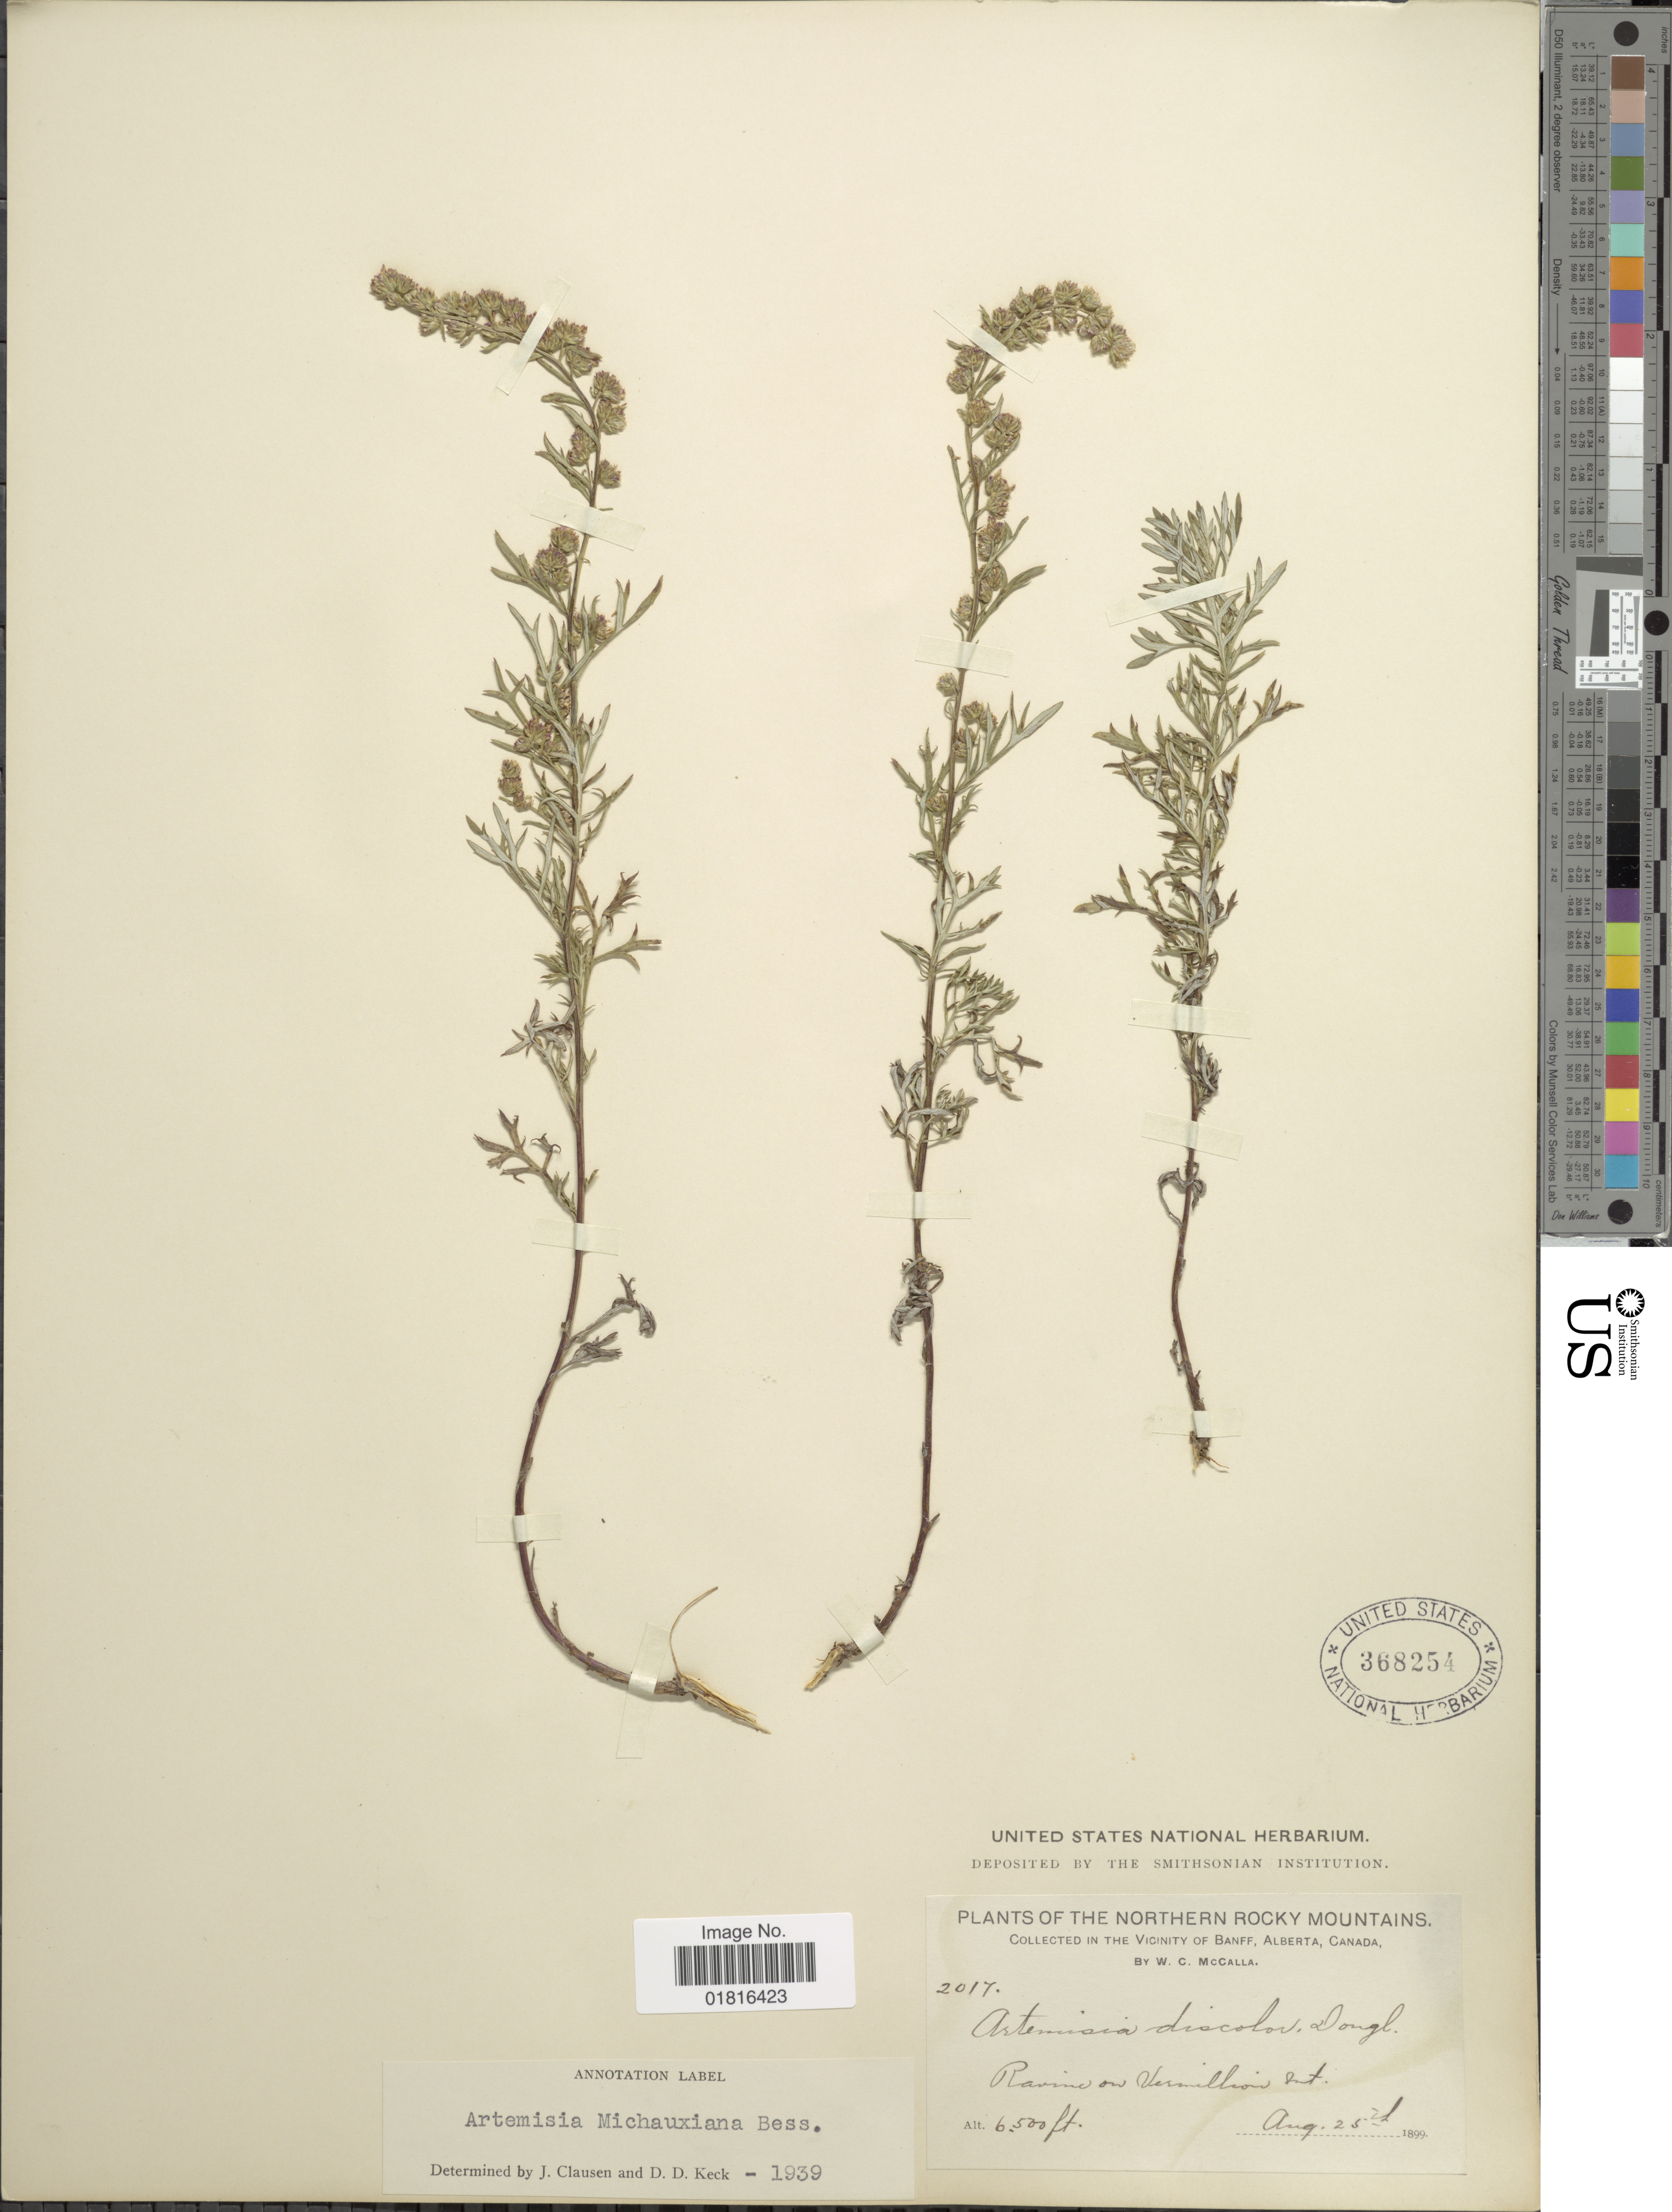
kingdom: Plantae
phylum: Tracheophyta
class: Magnoliopsida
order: Asterales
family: Asteraceae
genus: Artemisia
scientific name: Artemisia michauxiana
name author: Besser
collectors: W. McCalla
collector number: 2017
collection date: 1899-08-25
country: Canada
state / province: Alberta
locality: The Northern Rocky Mountains, in the Vicinity of Banff, Ravine Vermillion mt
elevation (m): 1981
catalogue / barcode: US 368254